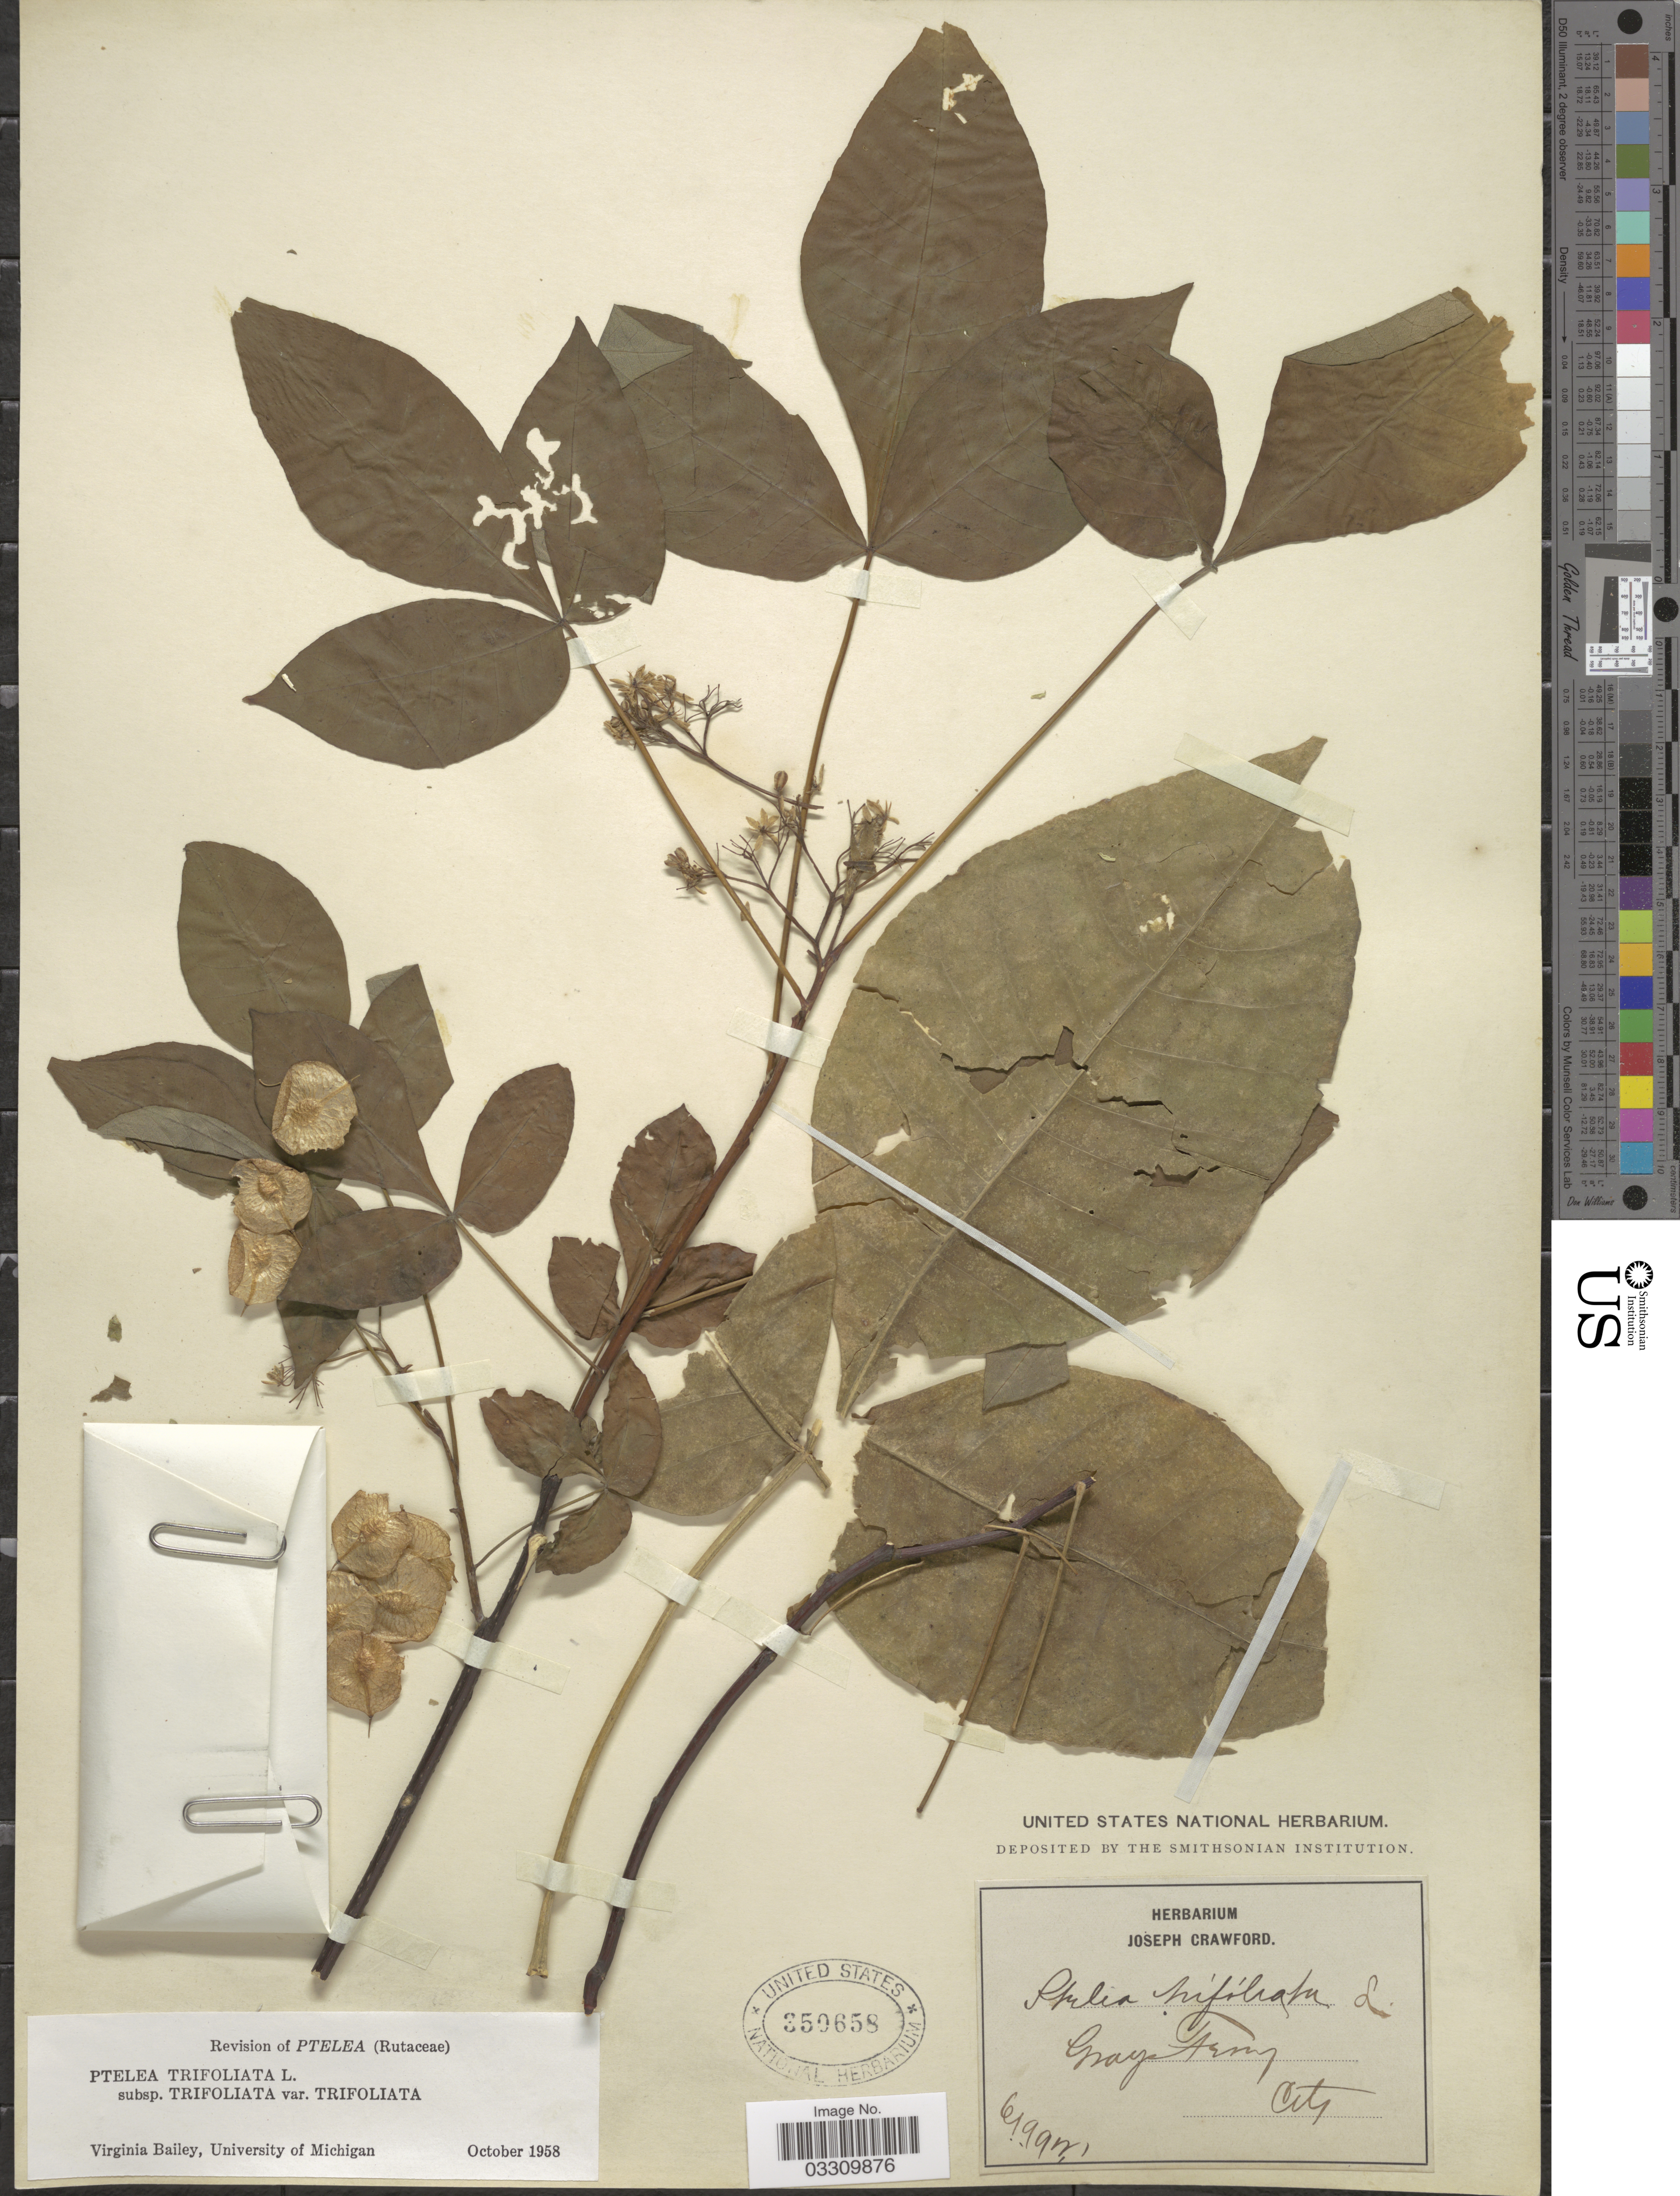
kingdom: Plantae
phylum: Tracheophyta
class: Magnoliopsida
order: Sapindales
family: Rutaceae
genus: Ptelea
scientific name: Ptelea trifoliata var. trifoliata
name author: L.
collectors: ex herb. Joseph Crawford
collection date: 1992-06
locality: Grays Army. [interpreted] City.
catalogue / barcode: US 350658